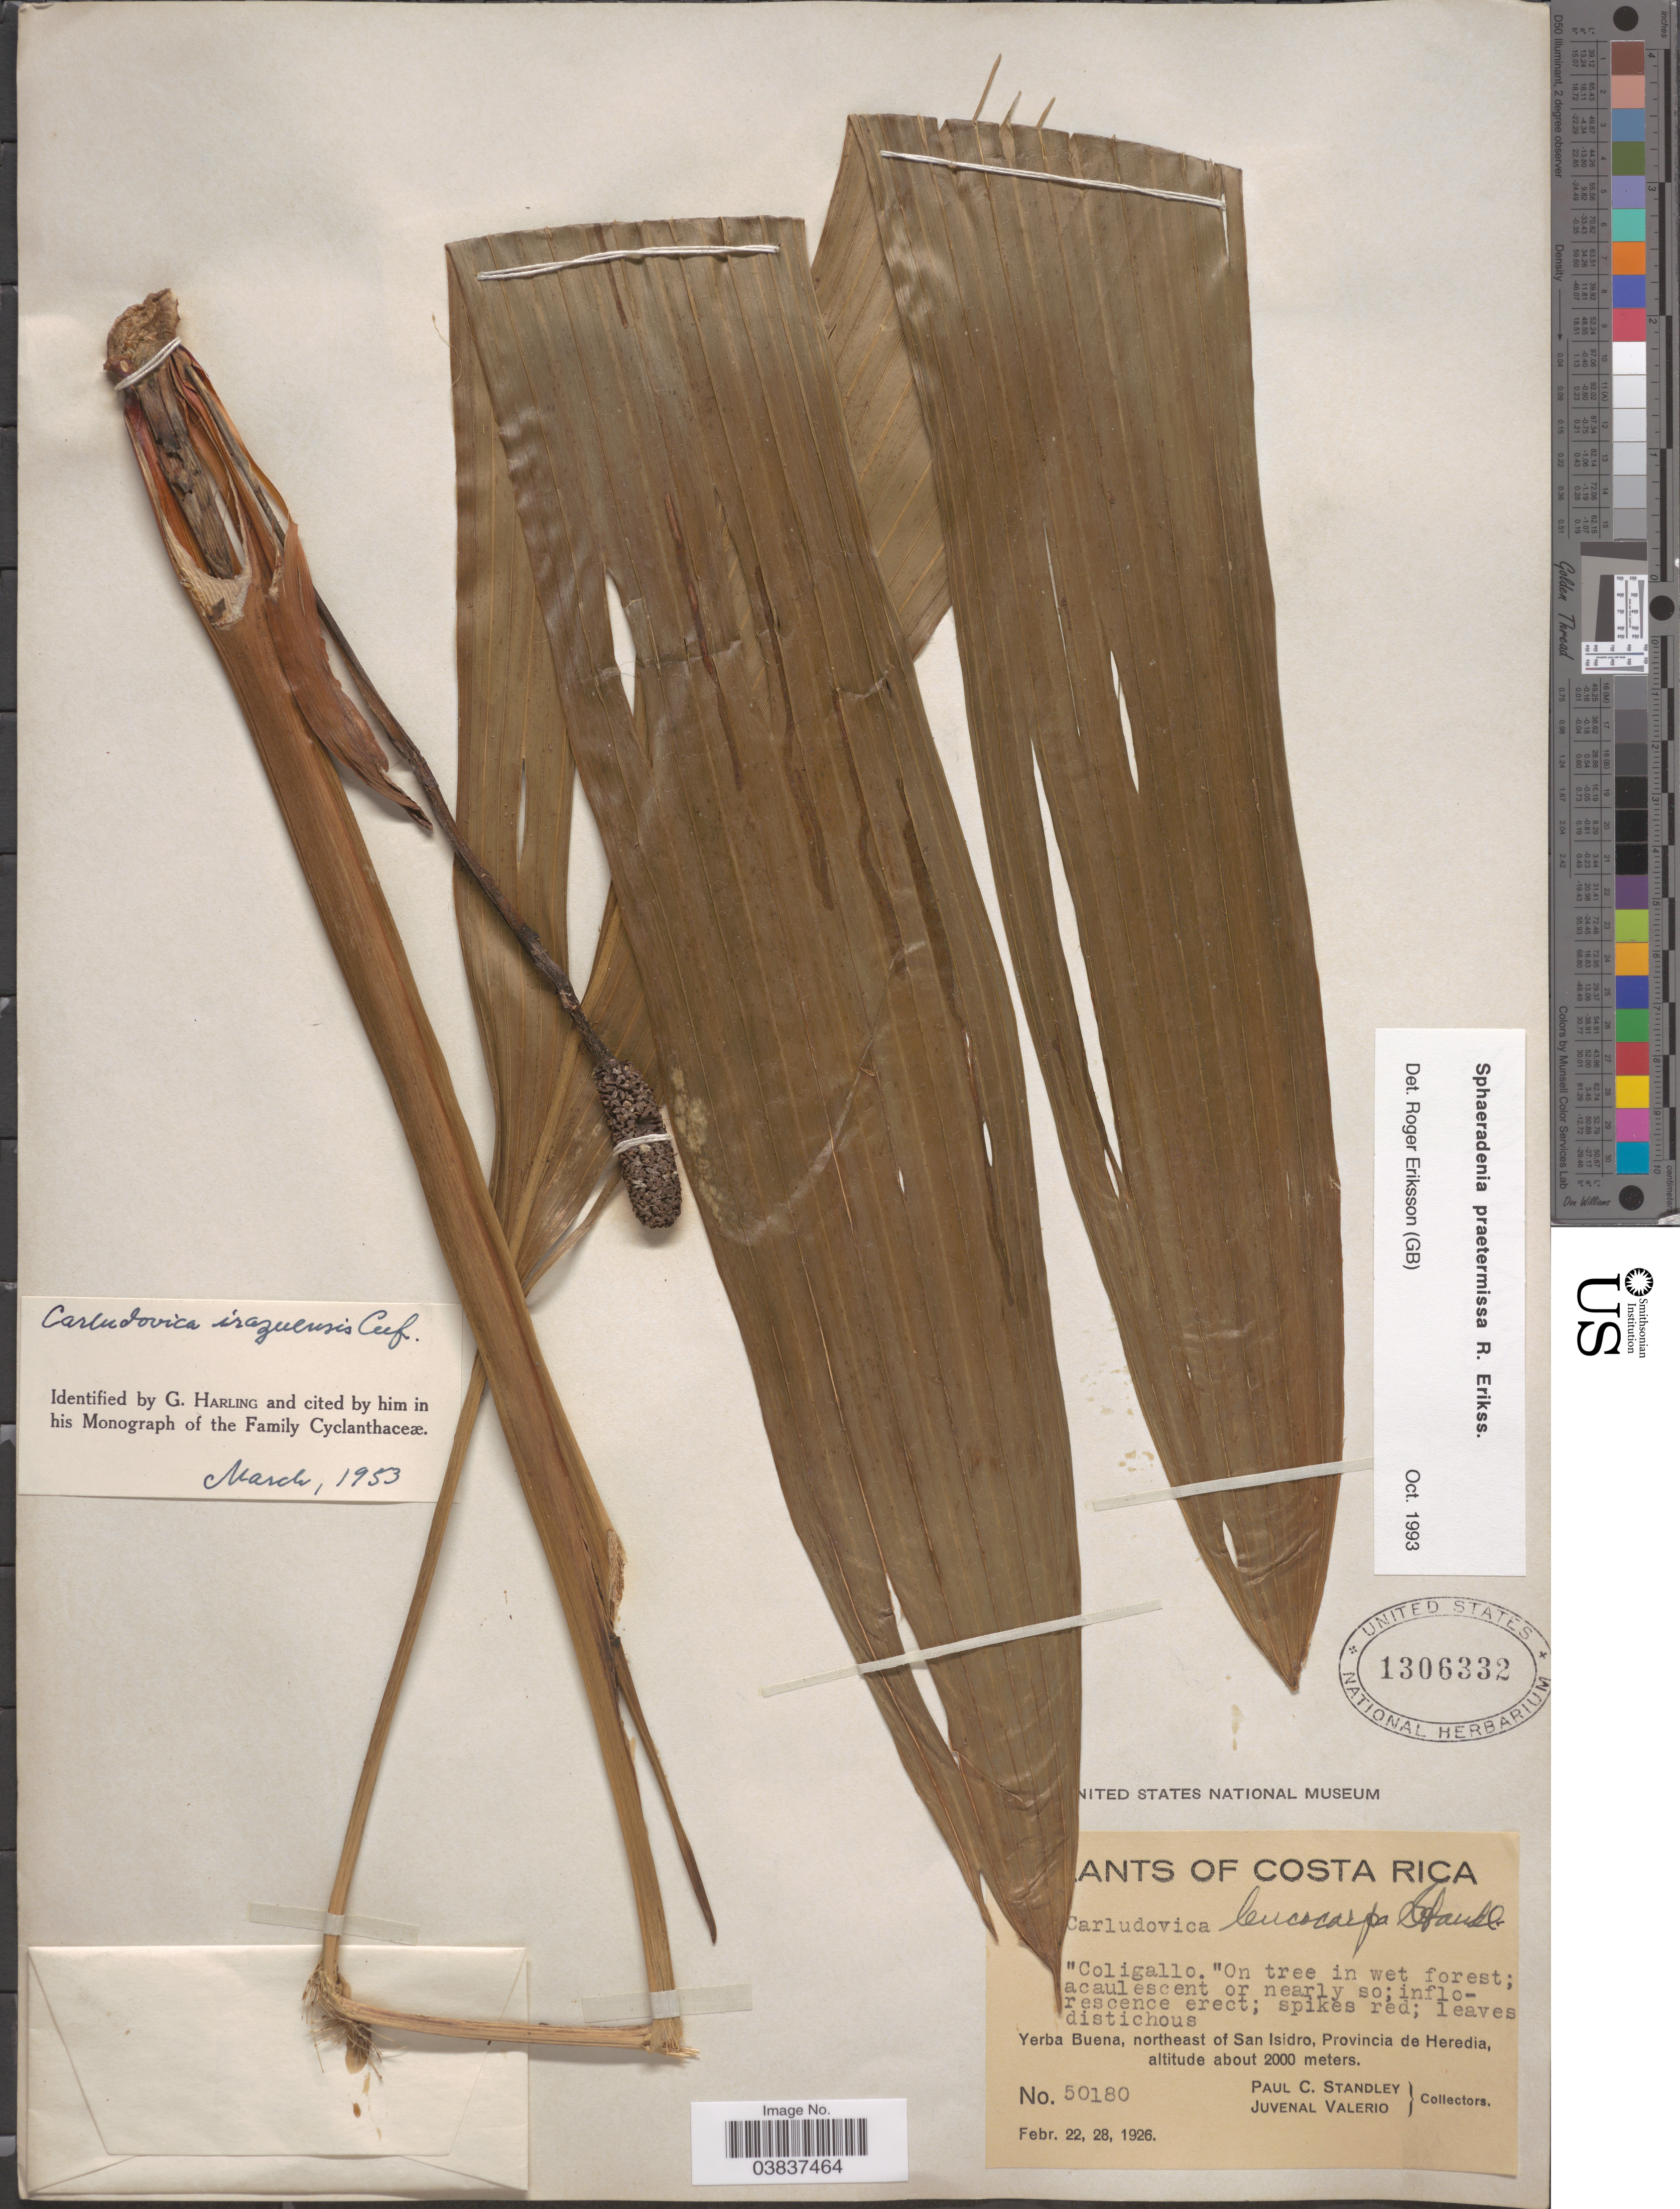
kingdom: Plantae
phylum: Tracheophyta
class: Liliopsida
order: Pandanales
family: Cyclanthaceae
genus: Sphaeradenia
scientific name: Sphaeradenia praetermissa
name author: R. Erikss.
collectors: P. C. Standley & J. Valerio R.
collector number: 50180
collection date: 1926-02-22/1926-02-28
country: Costa Rica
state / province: Heredia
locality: Yerba Buena, northeast of San Isidro.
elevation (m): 2000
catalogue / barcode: US 1306332